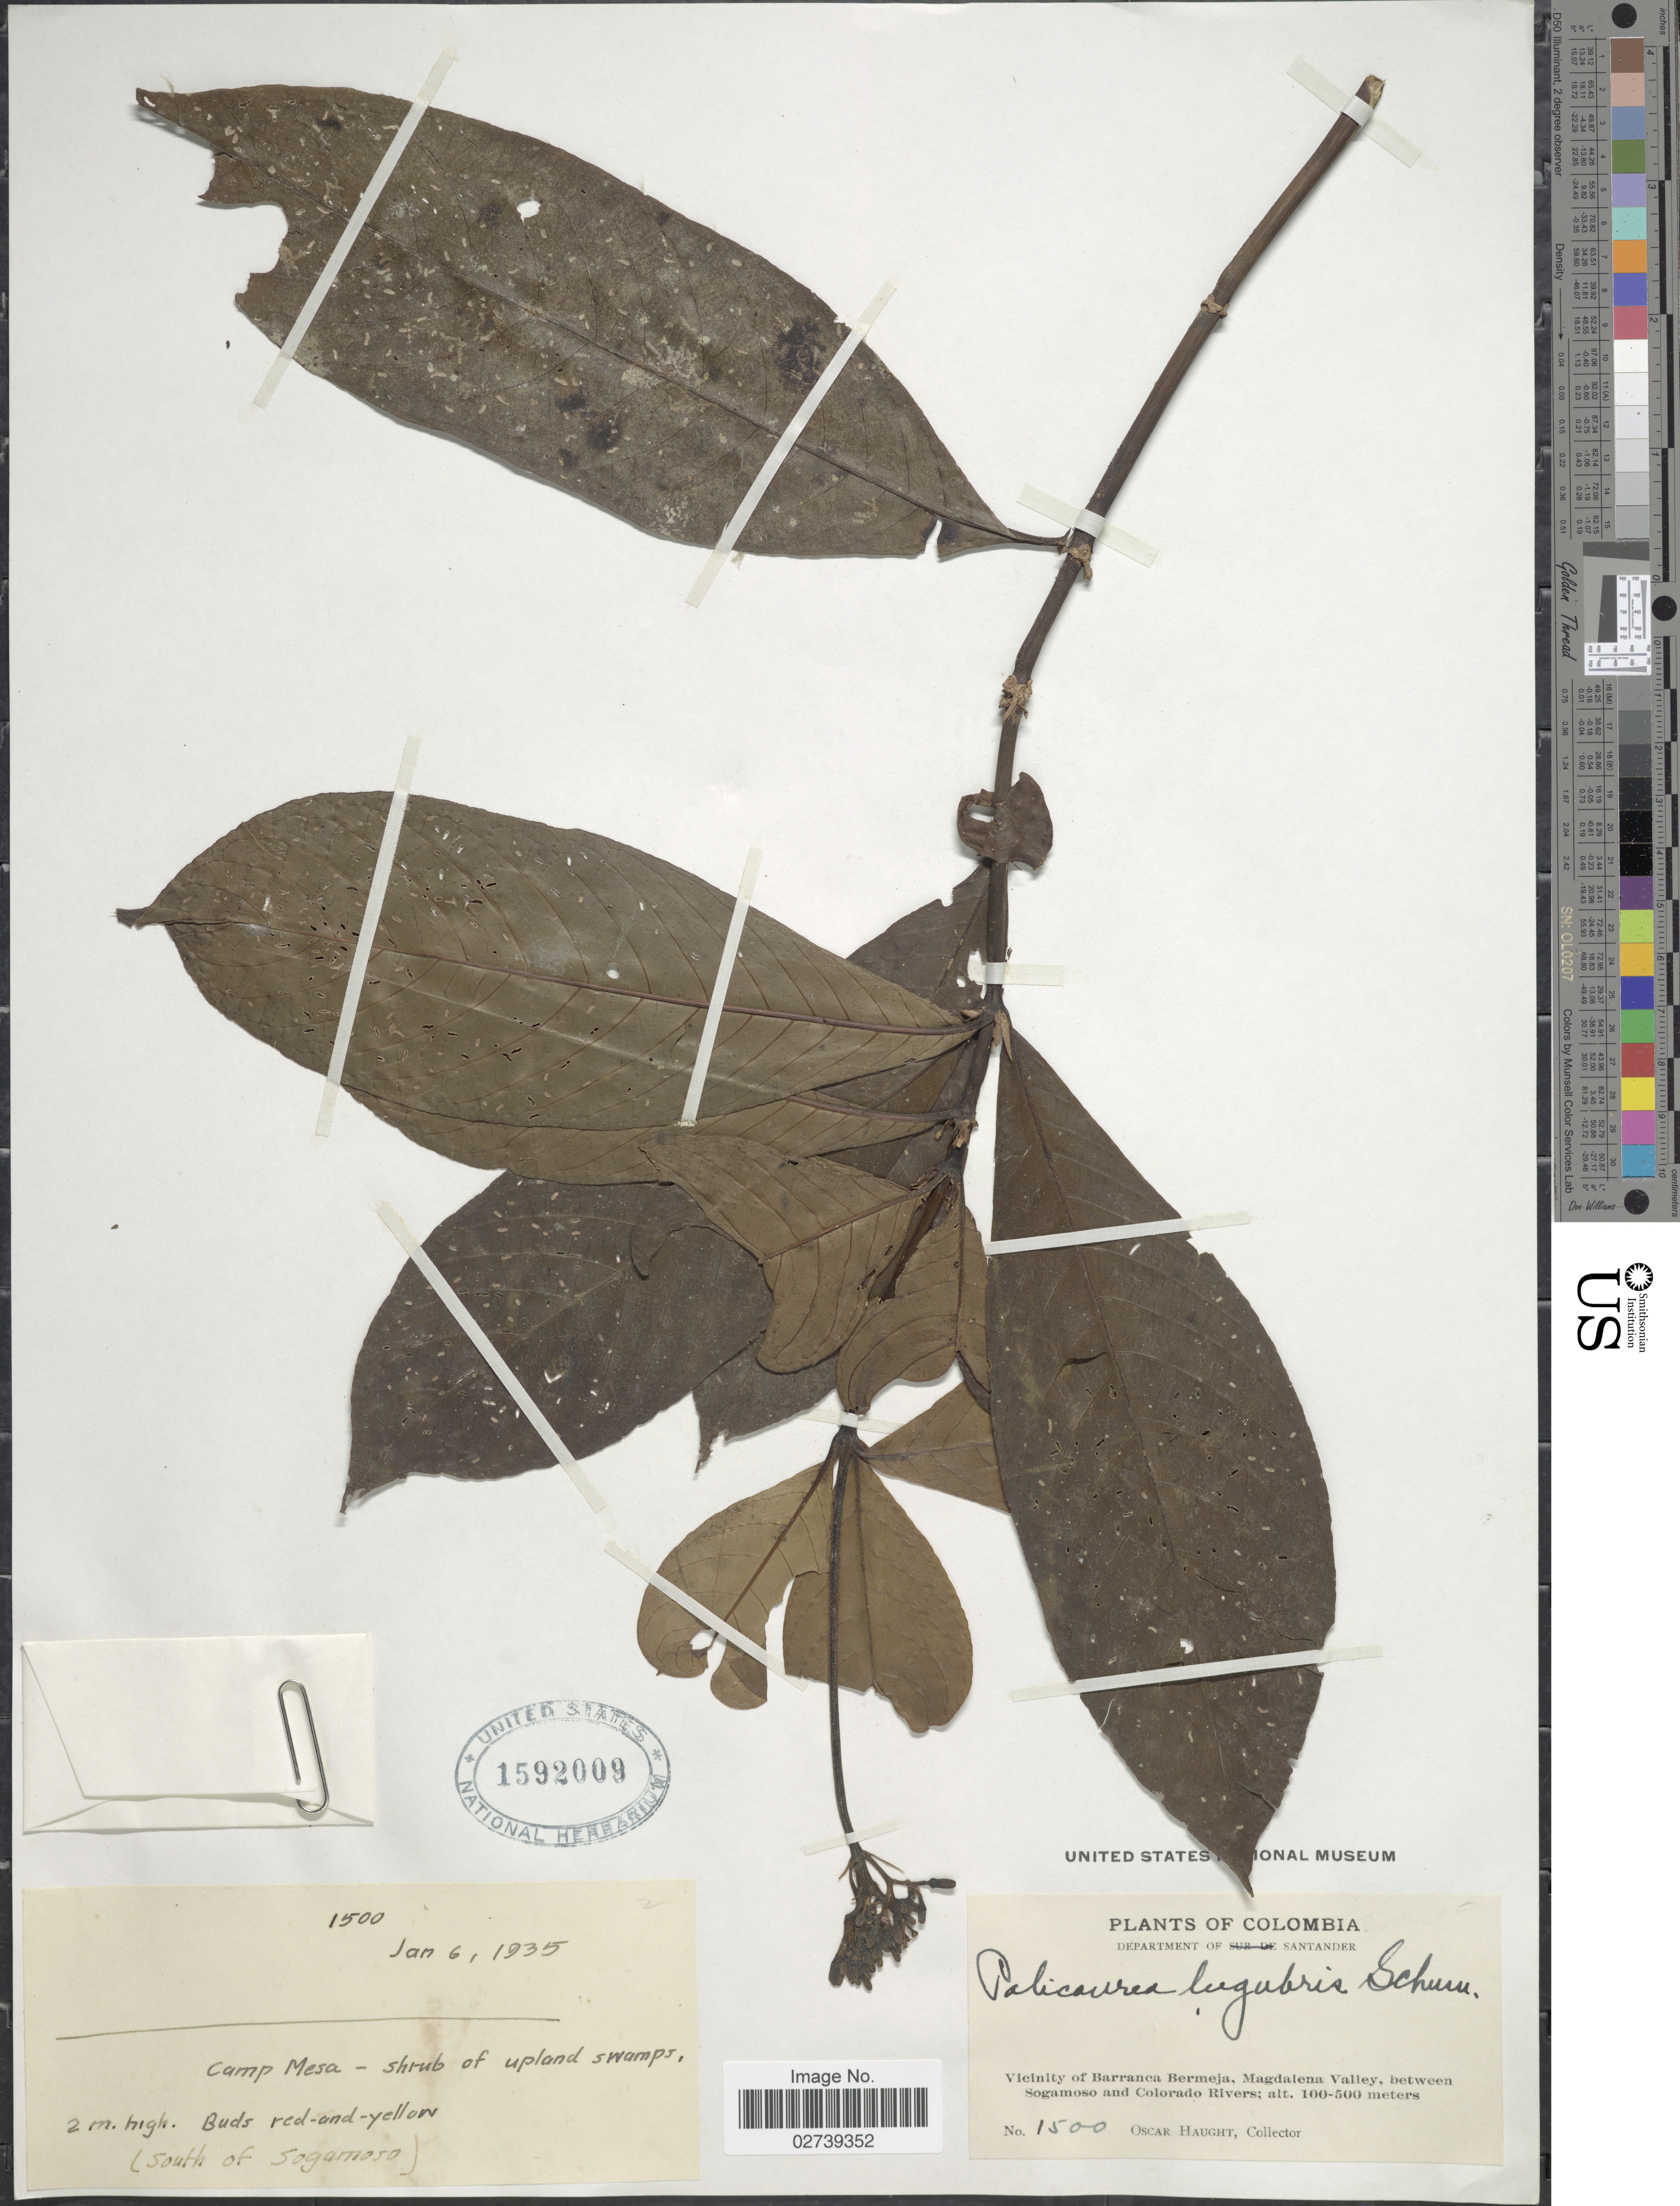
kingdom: Plantae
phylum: Tracheophyta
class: Magnoliopsida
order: Gentianales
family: Rubiaceae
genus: Palicourea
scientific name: Palicourea conferta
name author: (Benth.) Sandwith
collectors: O. L. Haught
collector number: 1500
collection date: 1935-01-06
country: Colombia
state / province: Santander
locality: Vicinity of Barranca Bermeja, Magdalena Valley, between Sogamoso and Colorado Rivers, Camp Mesa-shrub of upland swamps (south of Sogamoso).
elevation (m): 100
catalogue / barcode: US 1592009